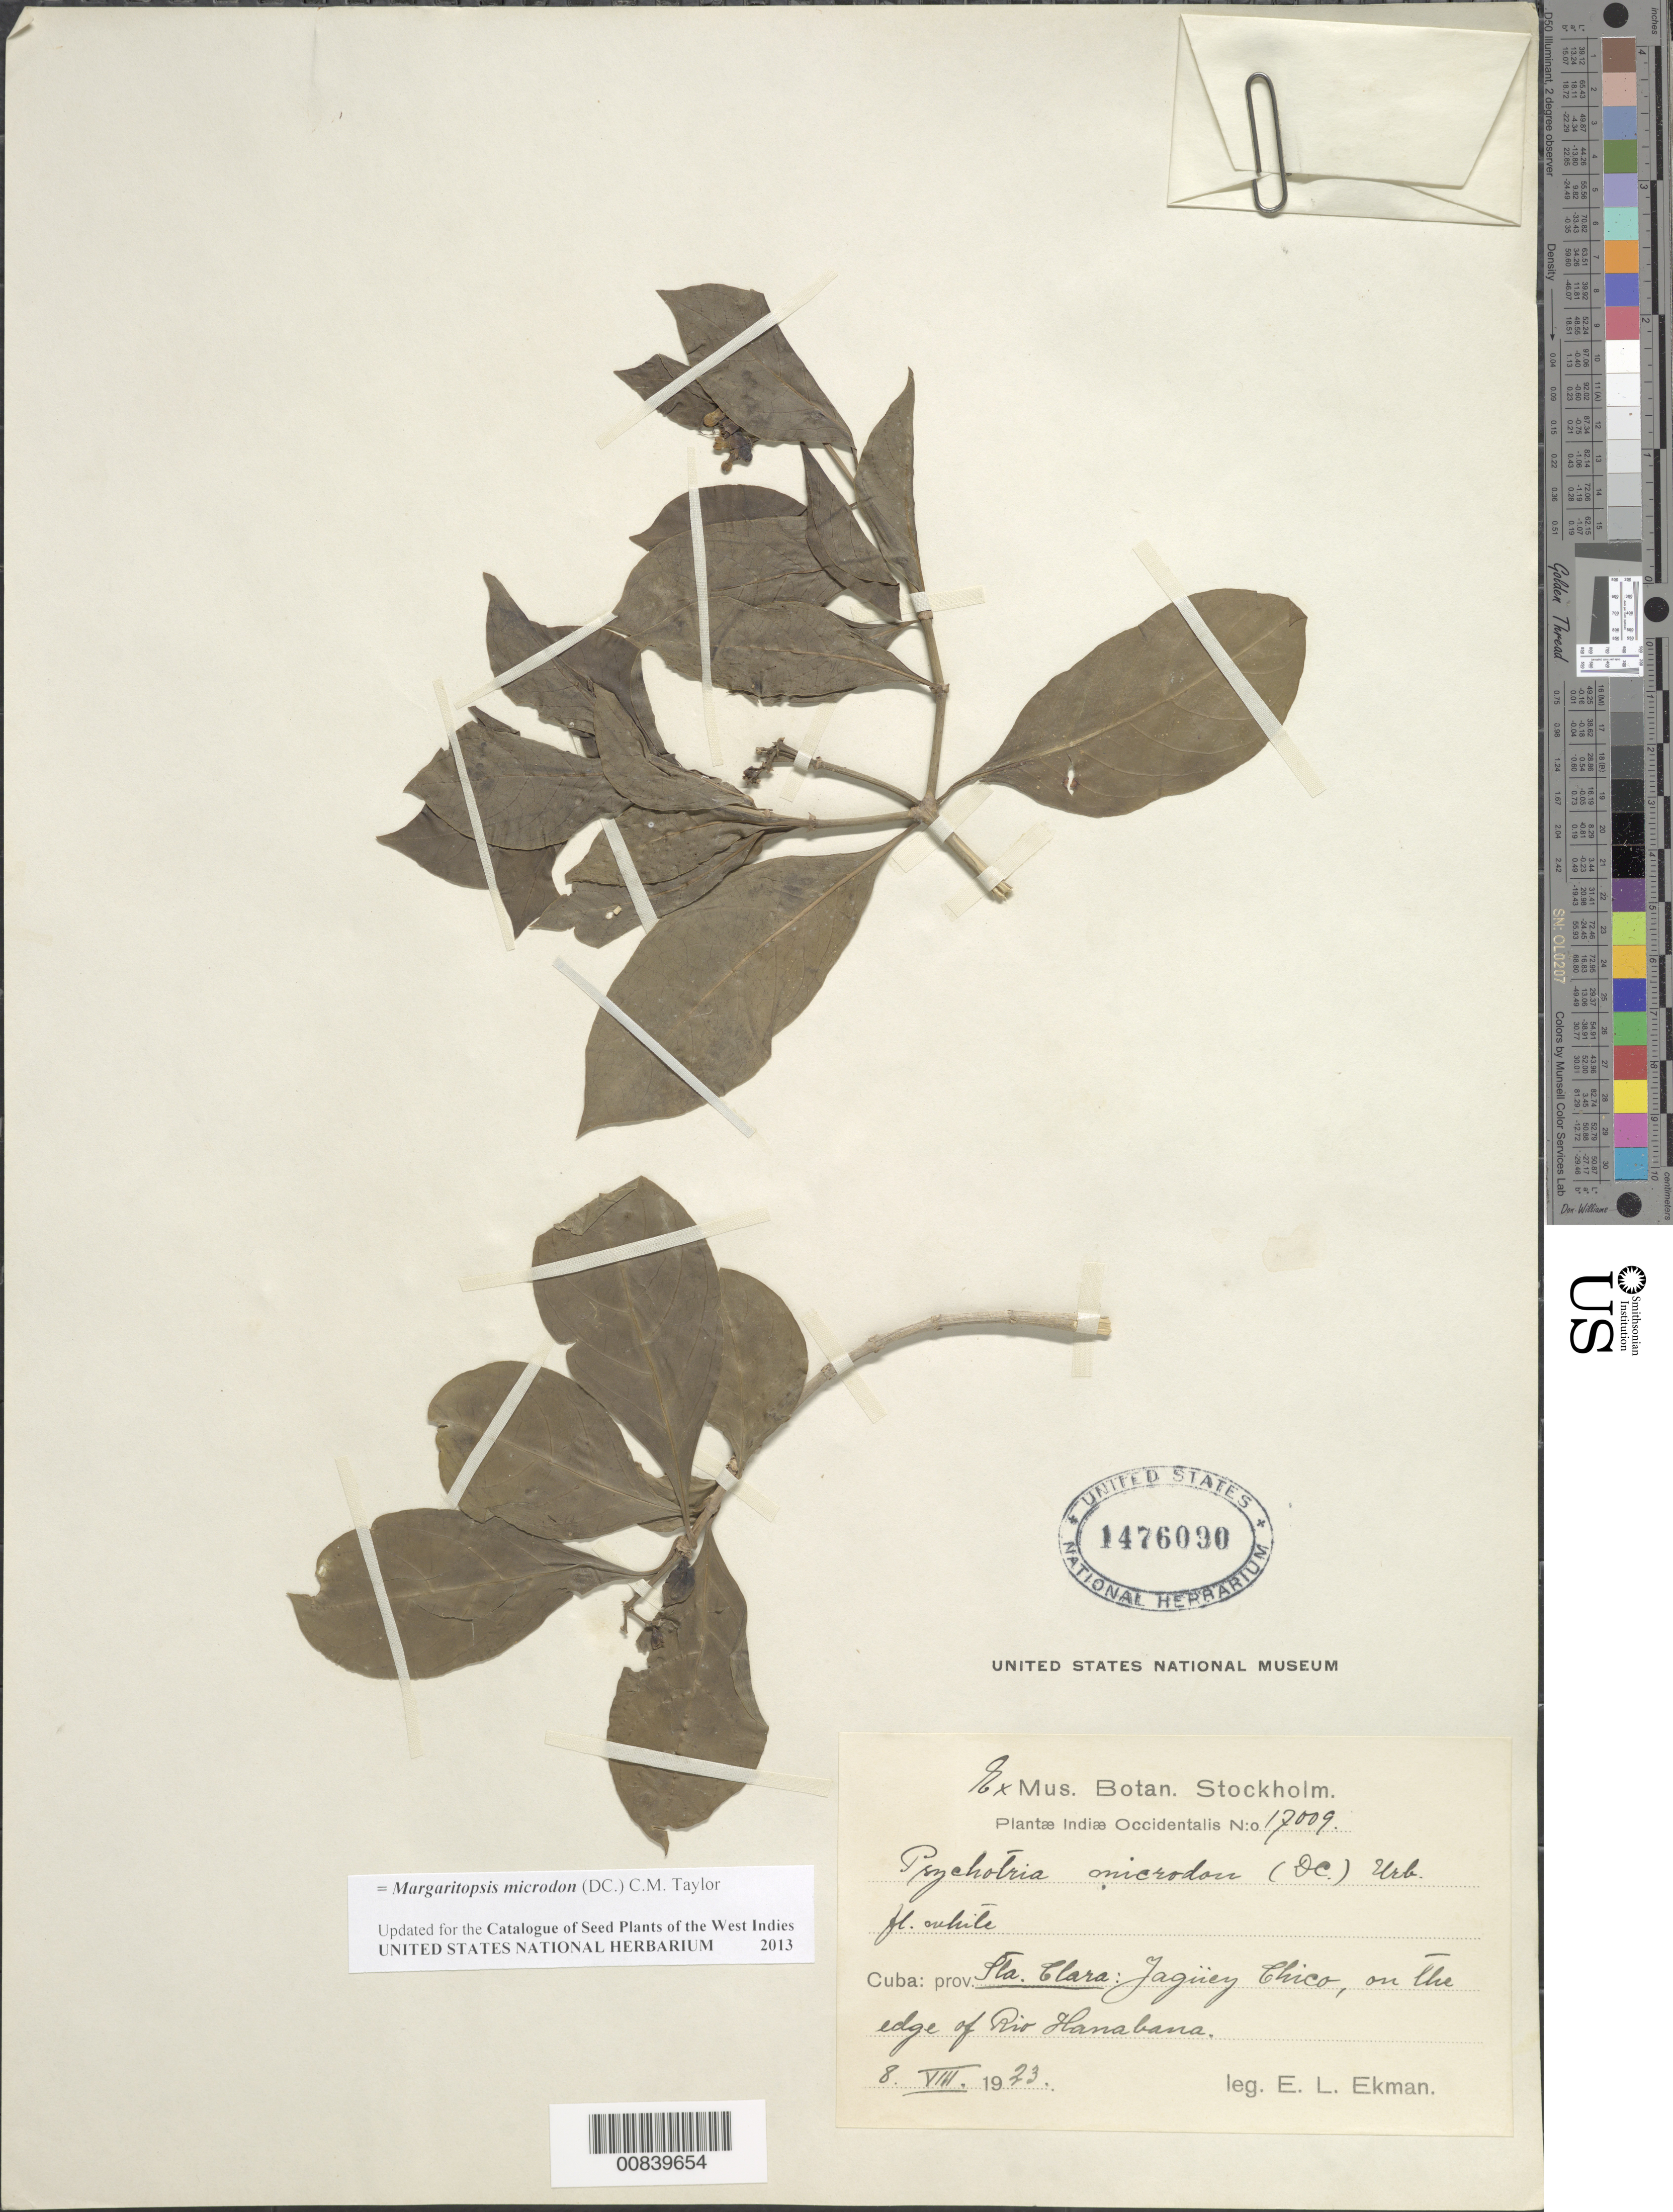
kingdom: Plantae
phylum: Tracheophyta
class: Magnoliopsida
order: Gentianales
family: Rubiaceae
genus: Margaritopsis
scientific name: Margaritopsis microdon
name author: (DC.) C.M. Taylor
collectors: E. L. Ekman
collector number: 17009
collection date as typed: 08 Aug 1923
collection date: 1923-08-08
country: Cuba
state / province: Las Villas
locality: Jagüey Chico, on the edge of Rio Hanabana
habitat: Edge of river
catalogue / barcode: US 1476090